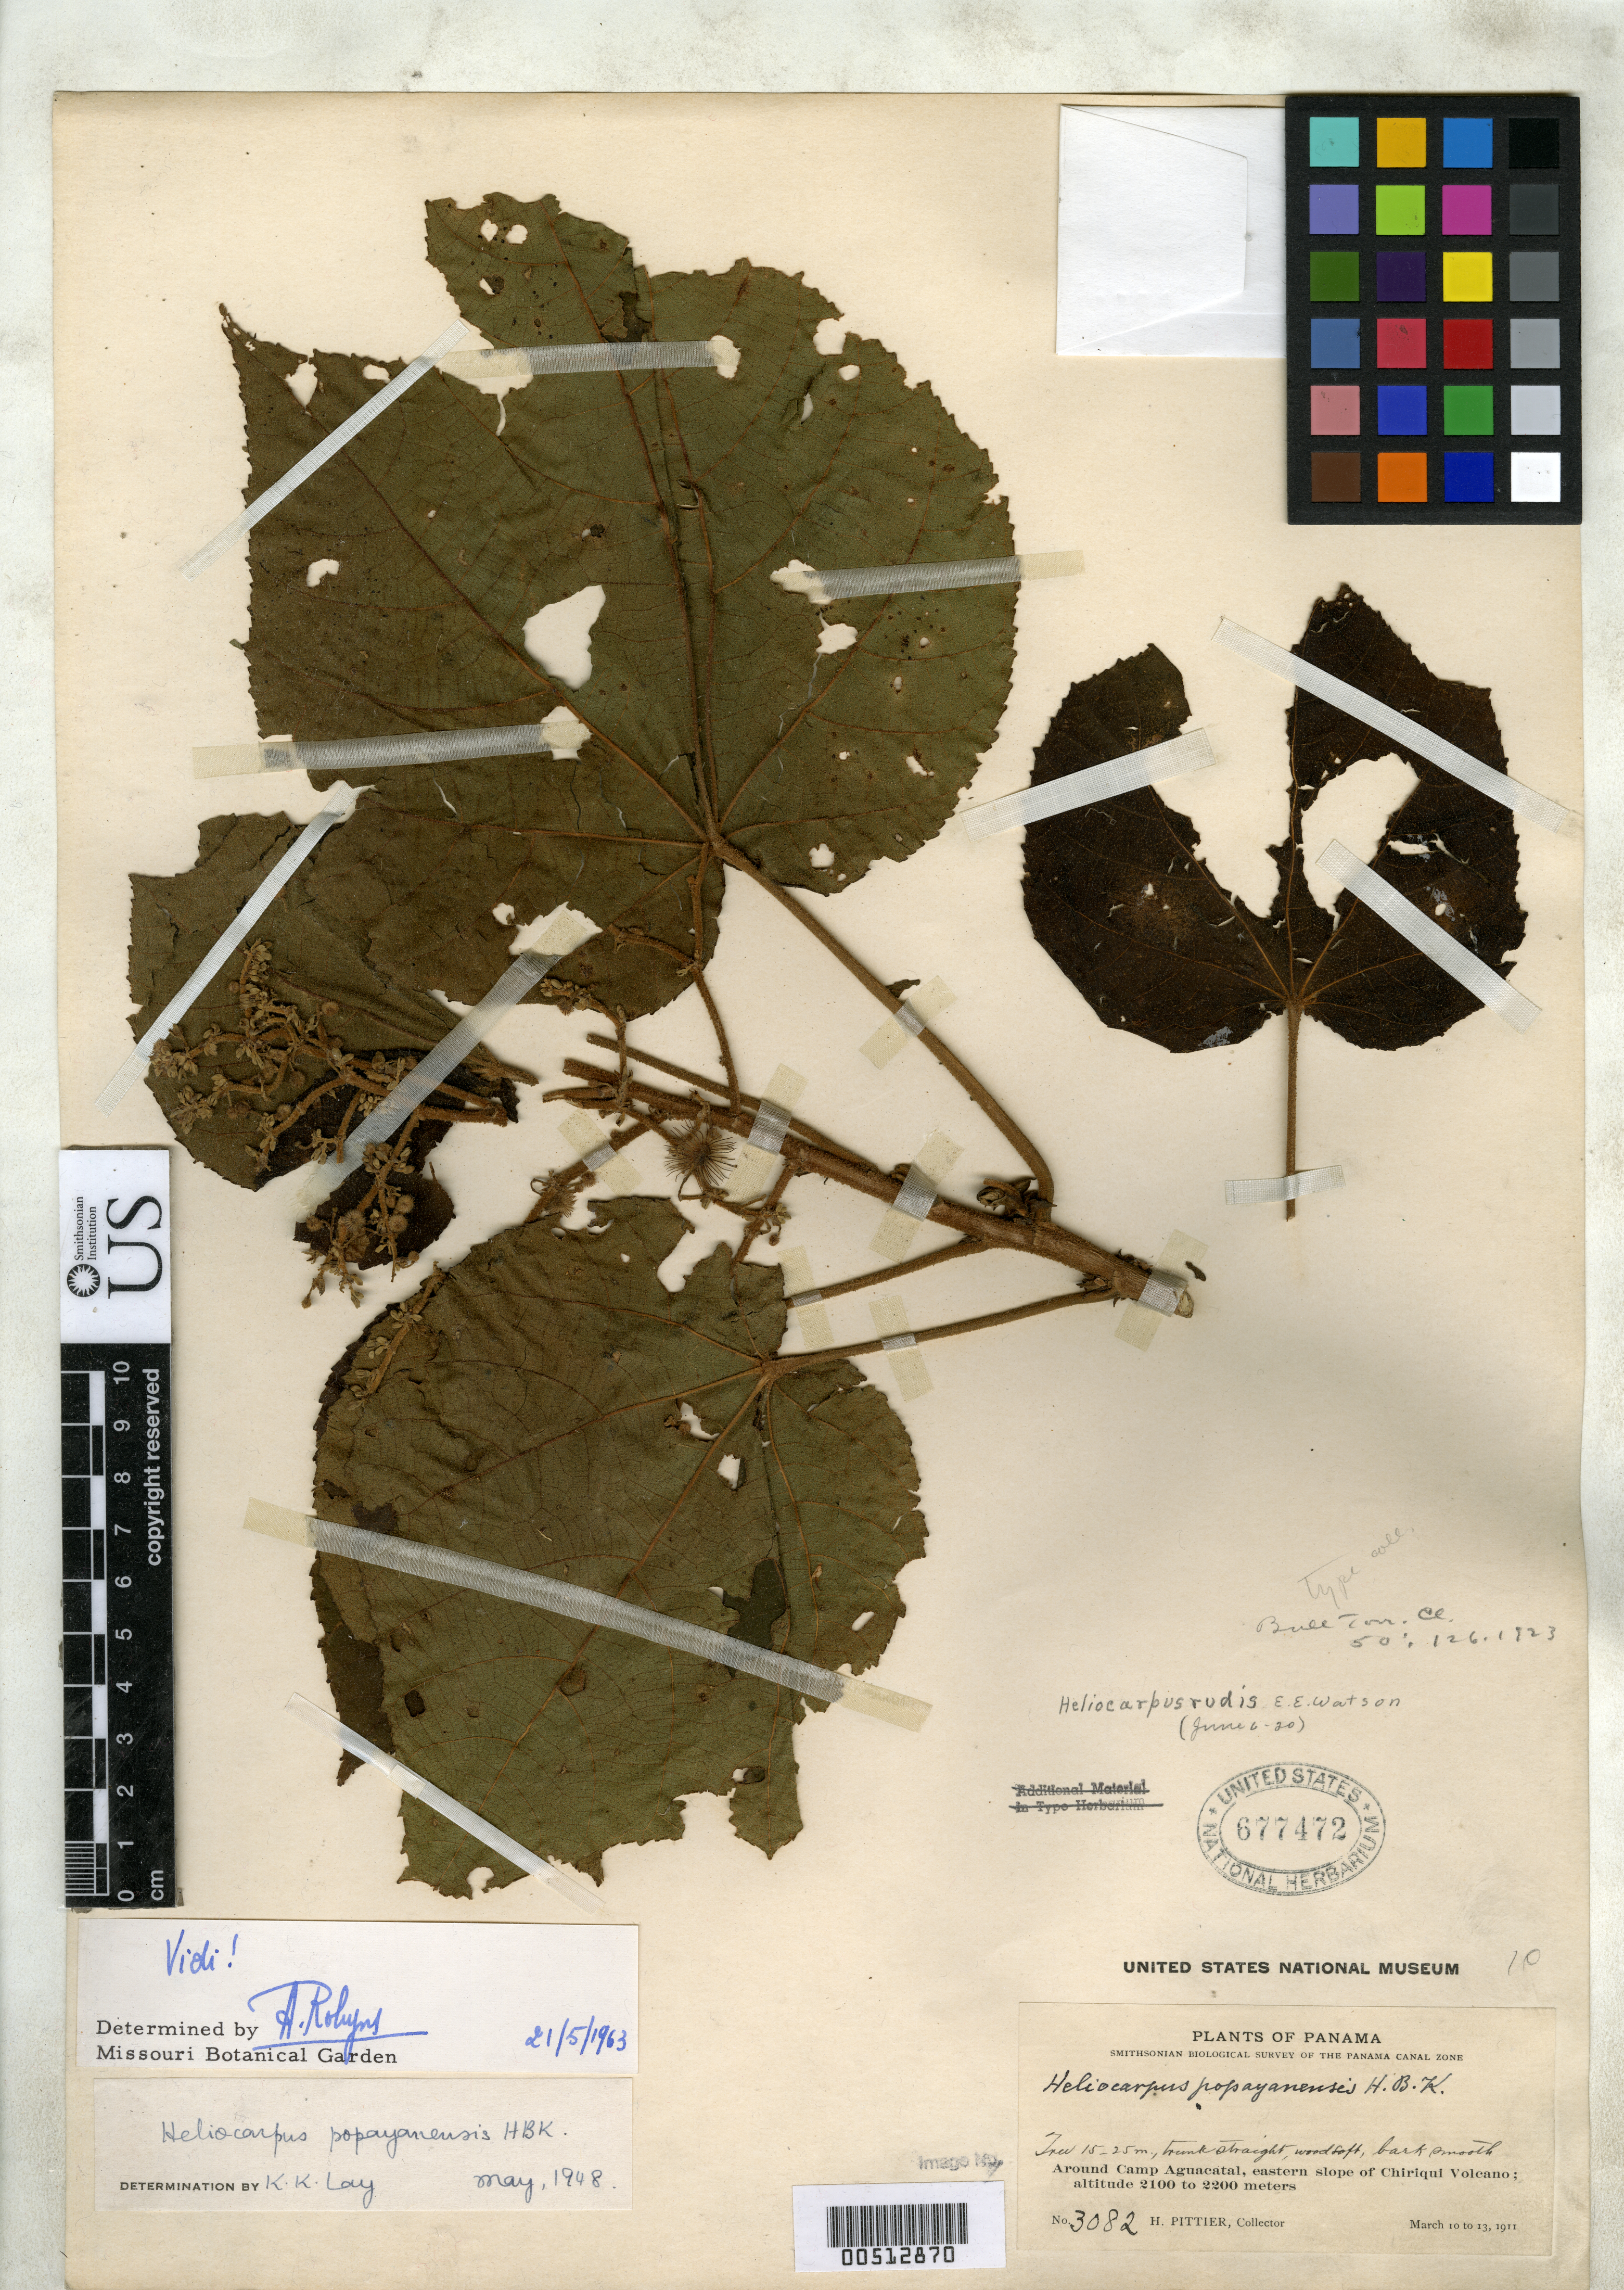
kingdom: Plantae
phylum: Tracheophyta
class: Magnoliopsida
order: Malvales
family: Malvaceae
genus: Heliocarpus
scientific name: Heliocarpus rudis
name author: E. Watson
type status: Isotype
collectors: H. F. Pittier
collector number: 3082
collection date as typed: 10 May 1911 to 13 Mar 1911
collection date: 1911-03-13/1911-05-10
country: Panama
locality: Around Camp Aguacatal, eastern slope of Chiriqui Volcano.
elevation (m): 2100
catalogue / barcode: US 677472